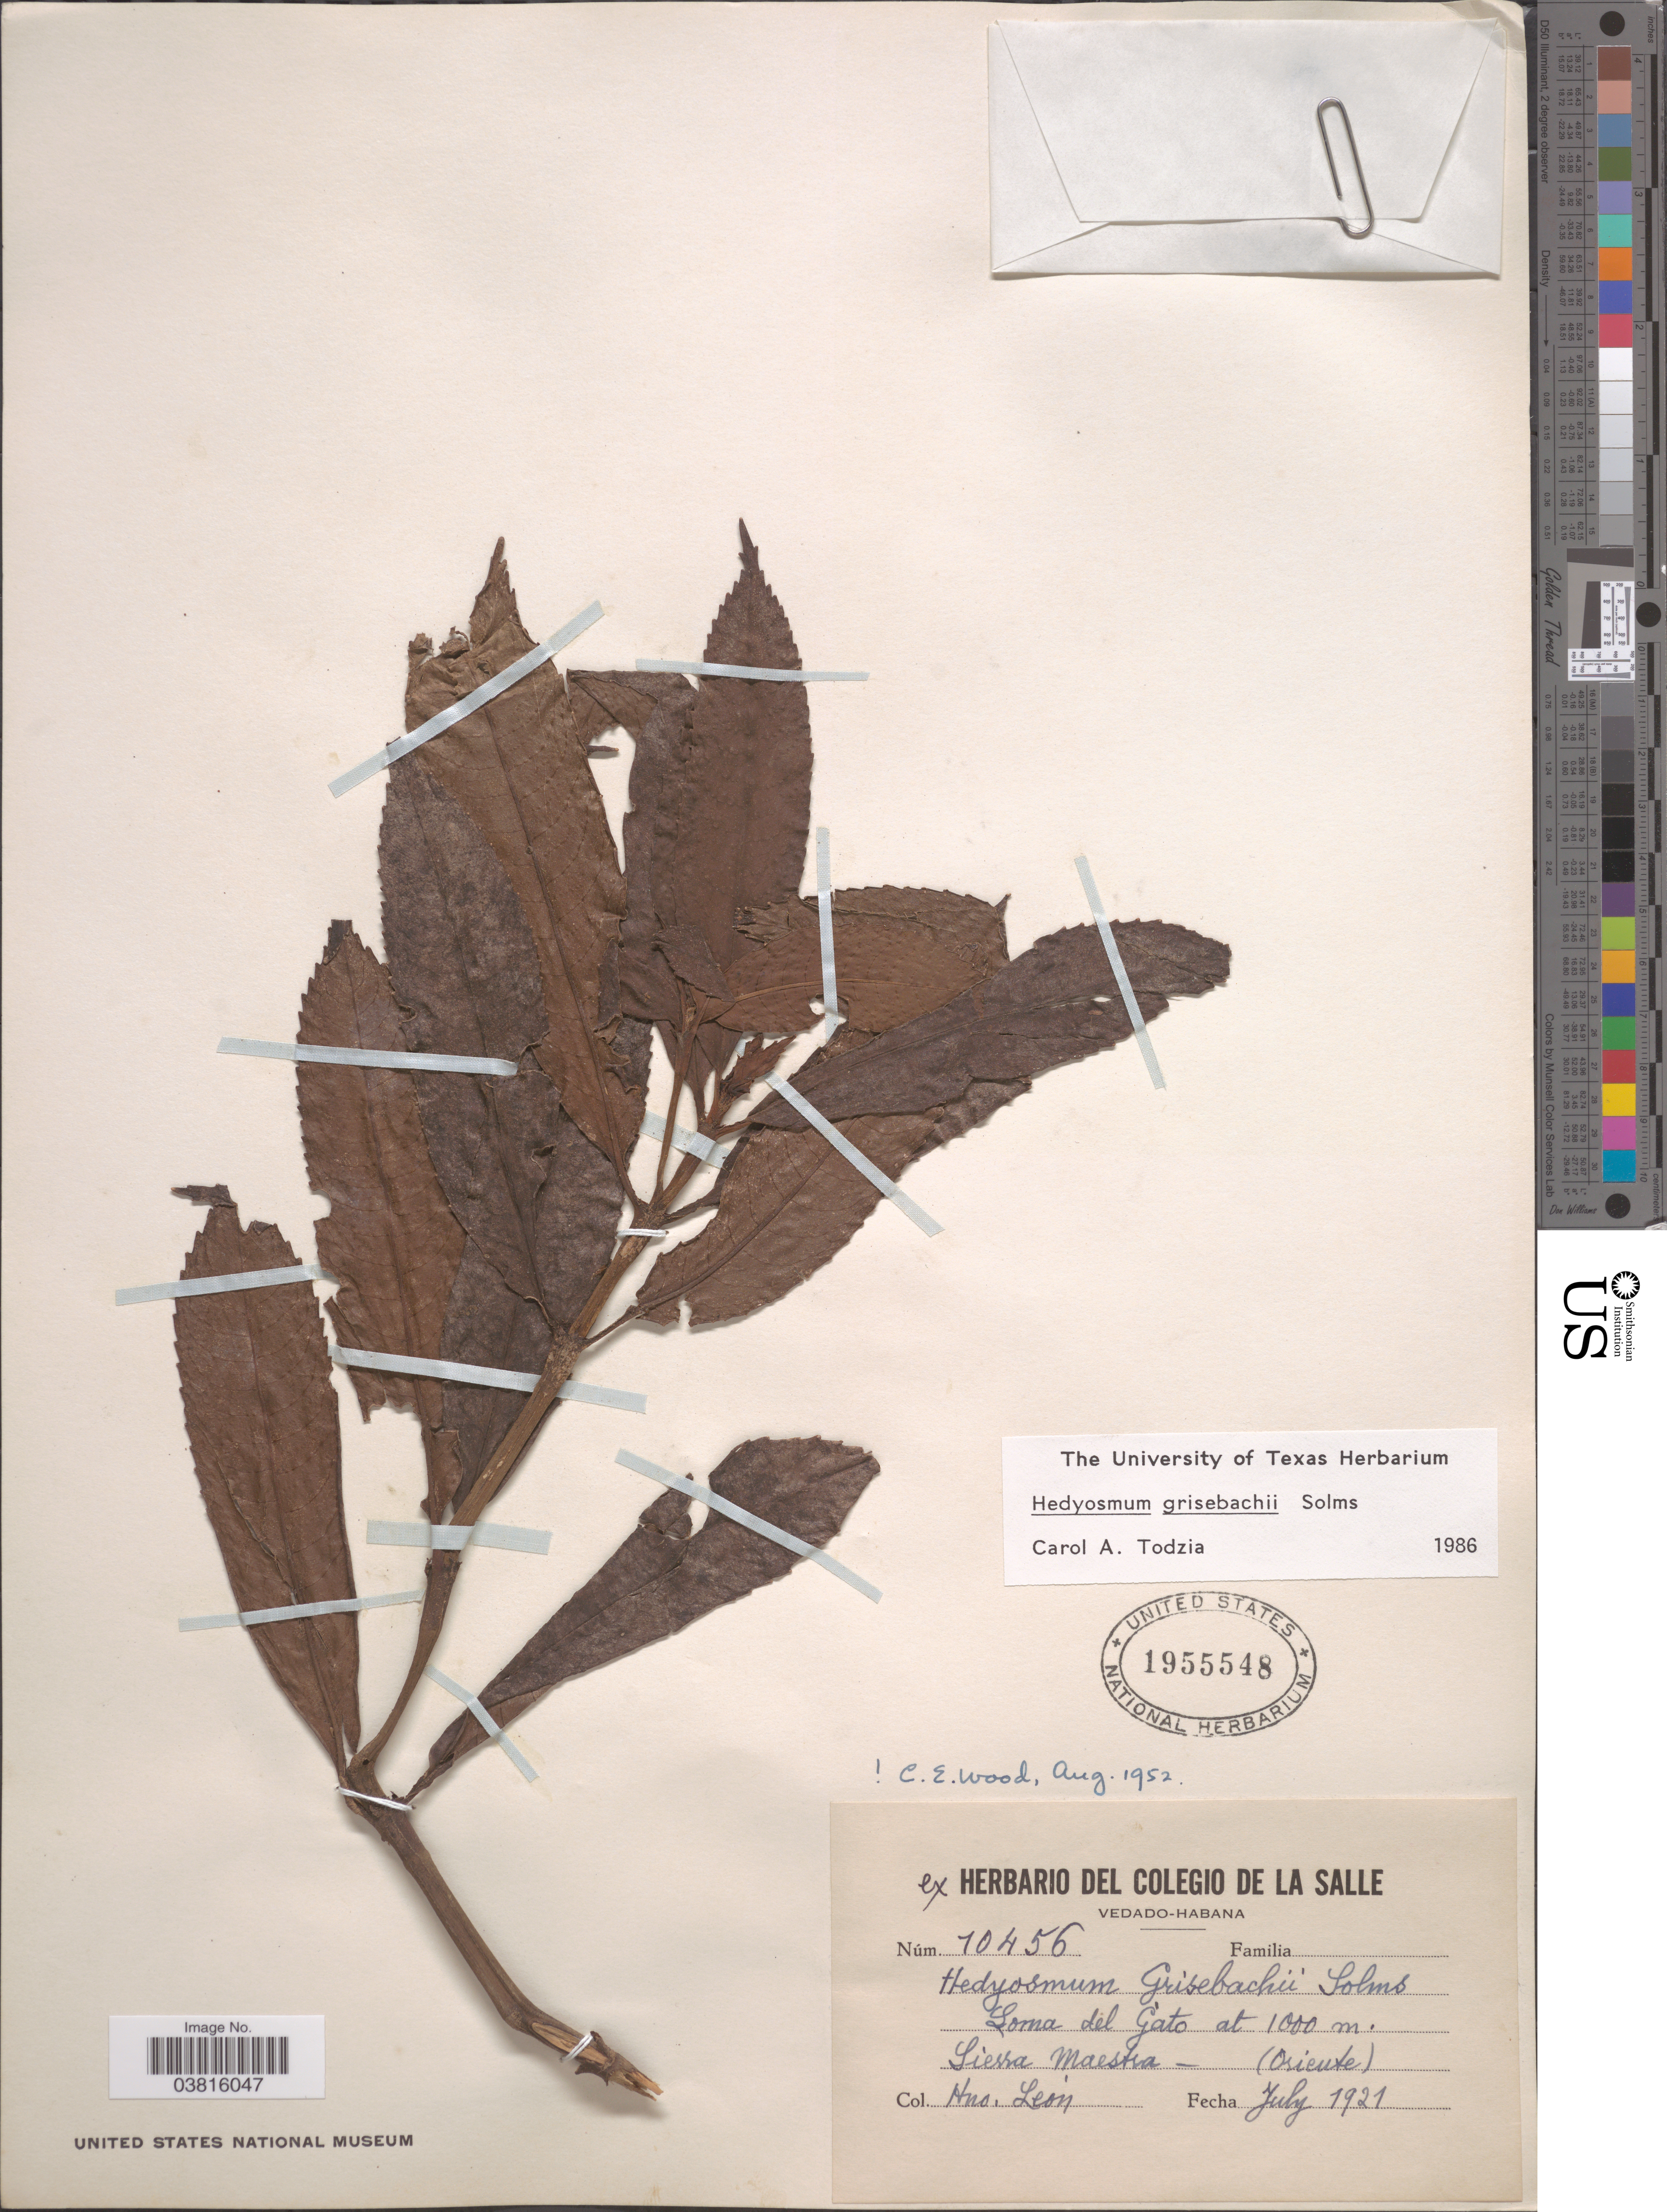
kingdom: Plantae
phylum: Tracheophyta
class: Magnoliopsida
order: Chloranthales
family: Chloranthaceae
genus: Hedyosmum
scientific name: Hedyosmum grisebachii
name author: Solms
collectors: H. León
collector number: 10456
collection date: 1921-07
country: Cuba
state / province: Oriente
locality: Loma del Gato. Sierra Maestra.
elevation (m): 1000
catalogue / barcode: US 1955548